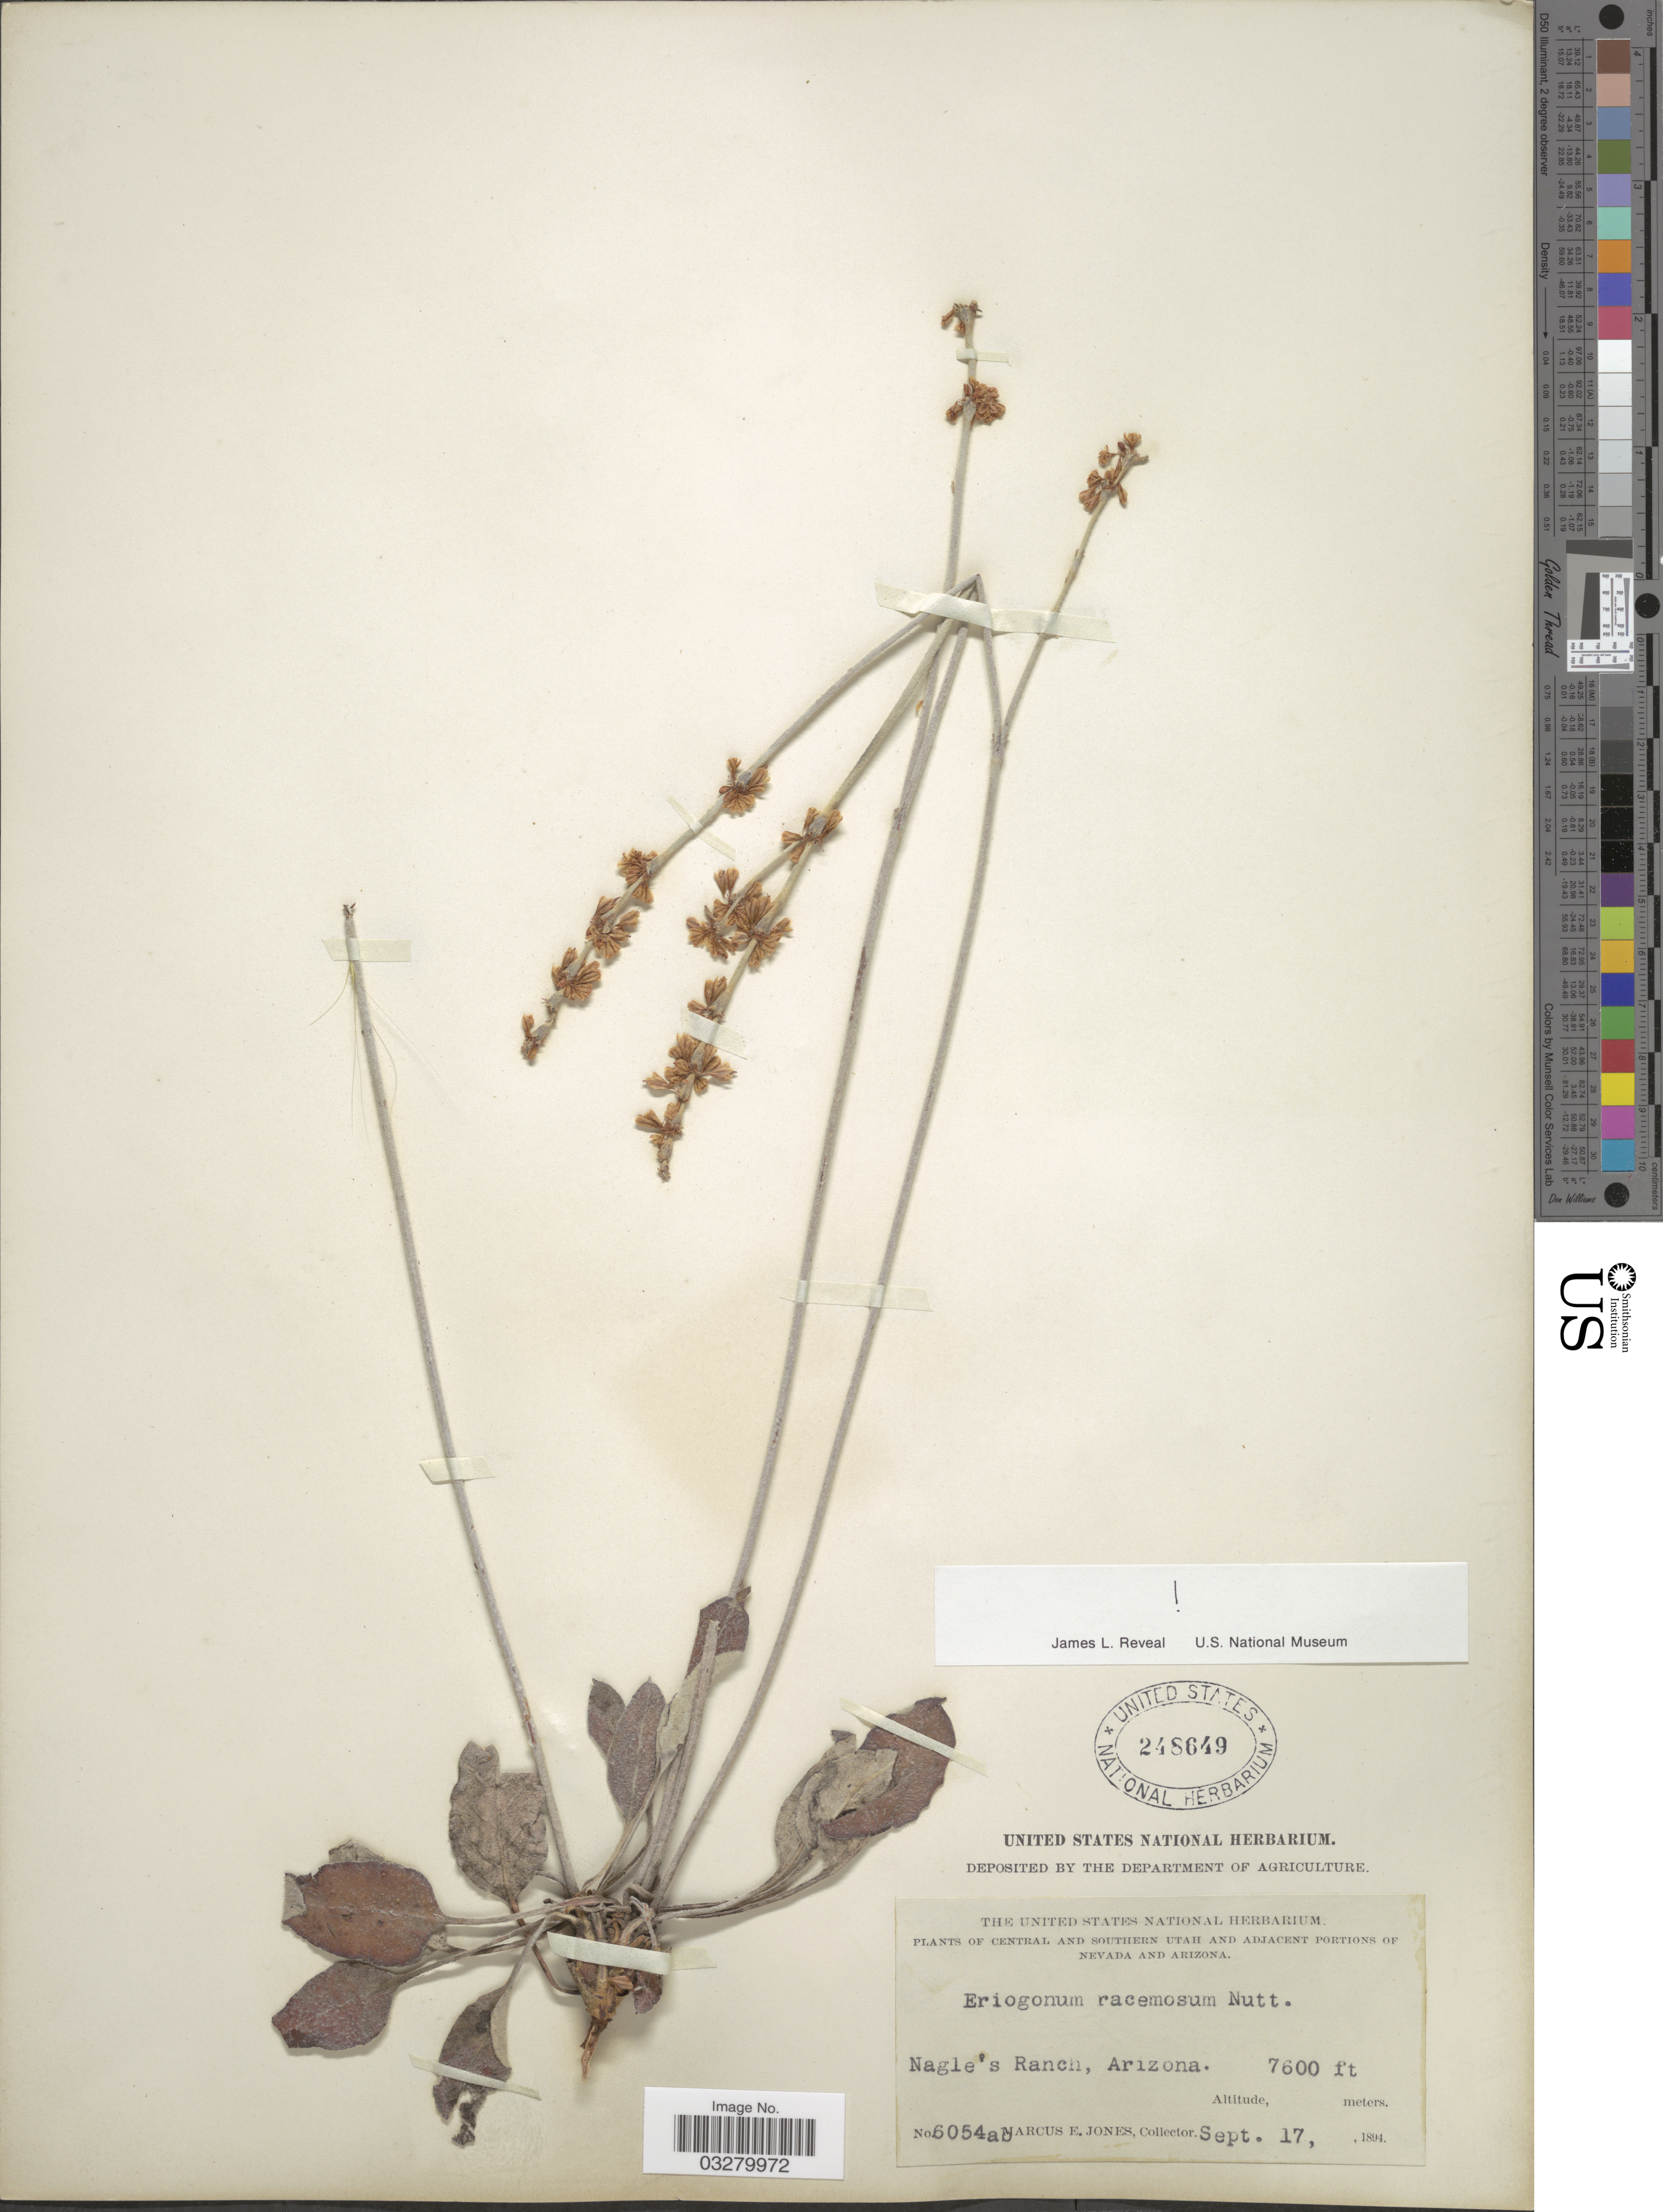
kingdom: Plantae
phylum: Tracheophyta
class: Magnoliopsida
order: Caryophyllales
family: Polygonaceae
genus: Eriogonum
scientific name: Eriogonum racemosum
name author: Nutt.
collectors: M. E. Jones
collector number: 6054ao*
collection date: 1894-09-17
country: United States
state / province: Arizona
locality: Adjacent Portions of Arizona. Nagle's Ranch.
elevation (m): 2316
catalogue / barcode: US 248649